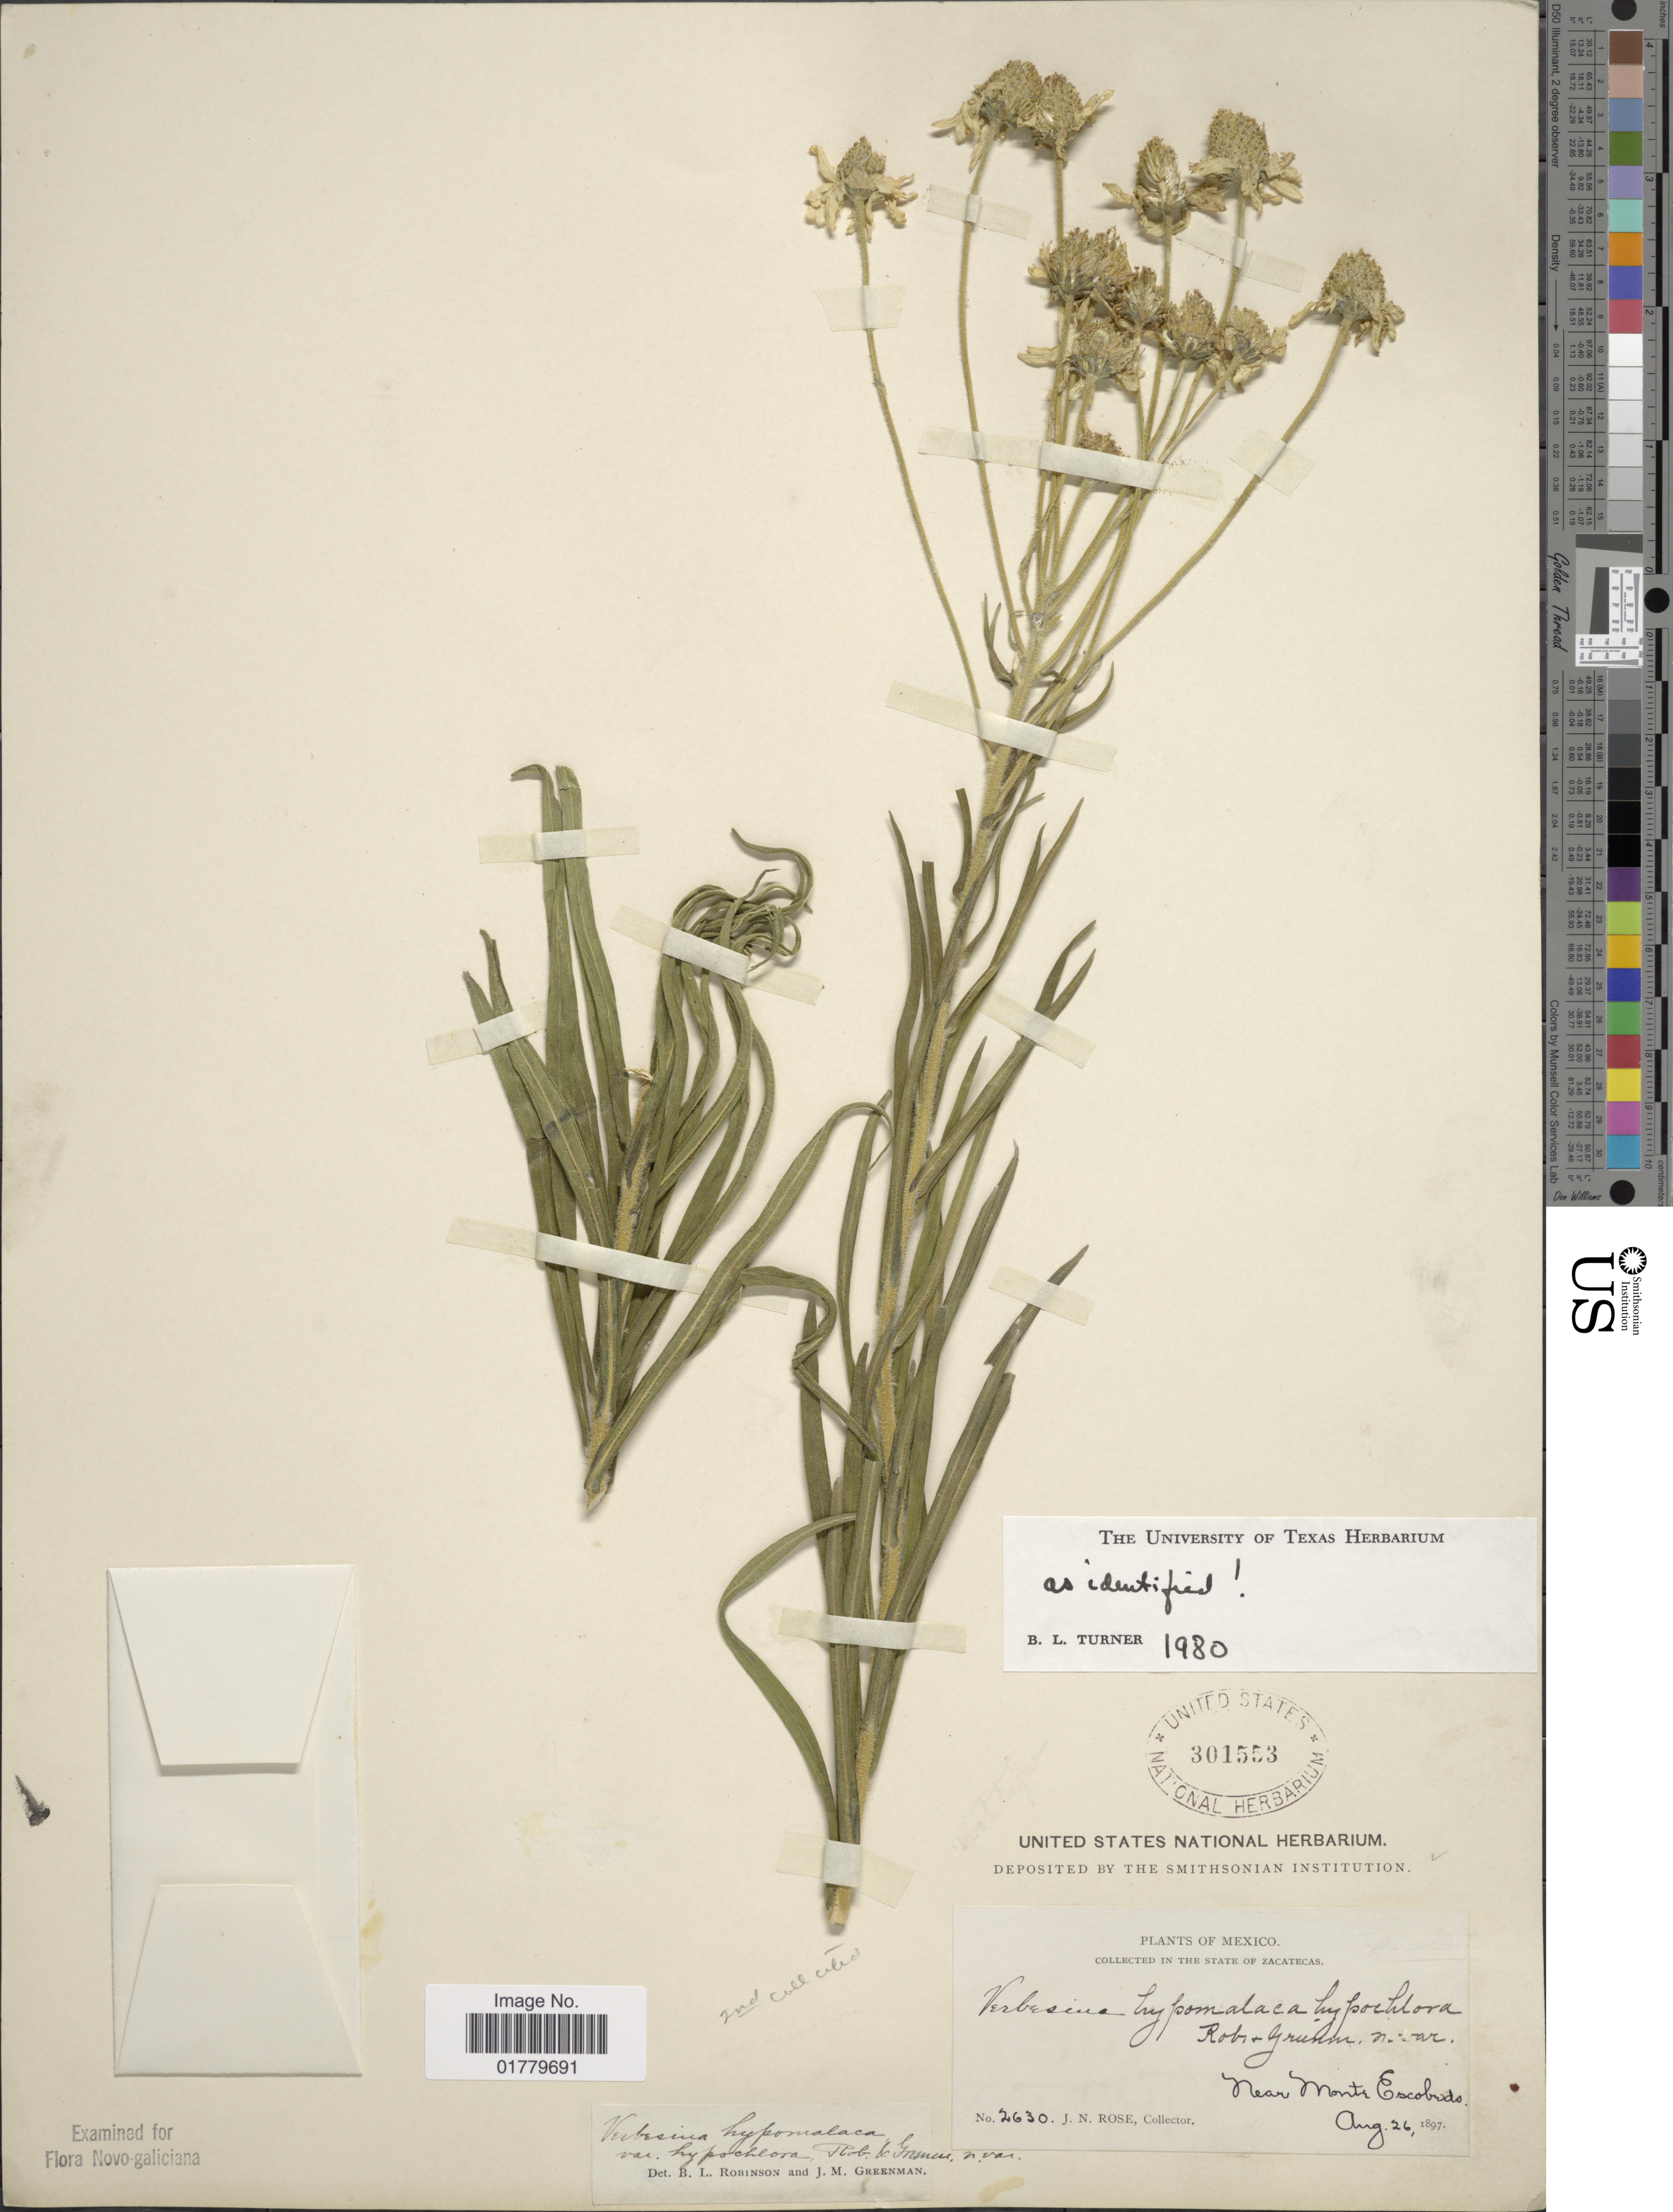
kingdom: Plantae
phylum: Tracheophyta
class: Magnoliopsida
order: Asterales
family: Asteraceae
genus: Verbesina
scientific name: Verbesina hypomalaca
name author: B.L. Rob. & Greenm.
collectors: J. N. Rose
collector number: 2630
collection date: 1897-08-26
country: Mexico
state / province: Zacatecas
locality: In the State of Zacatecas. Near Monte Escobedo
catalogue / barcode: US 301553